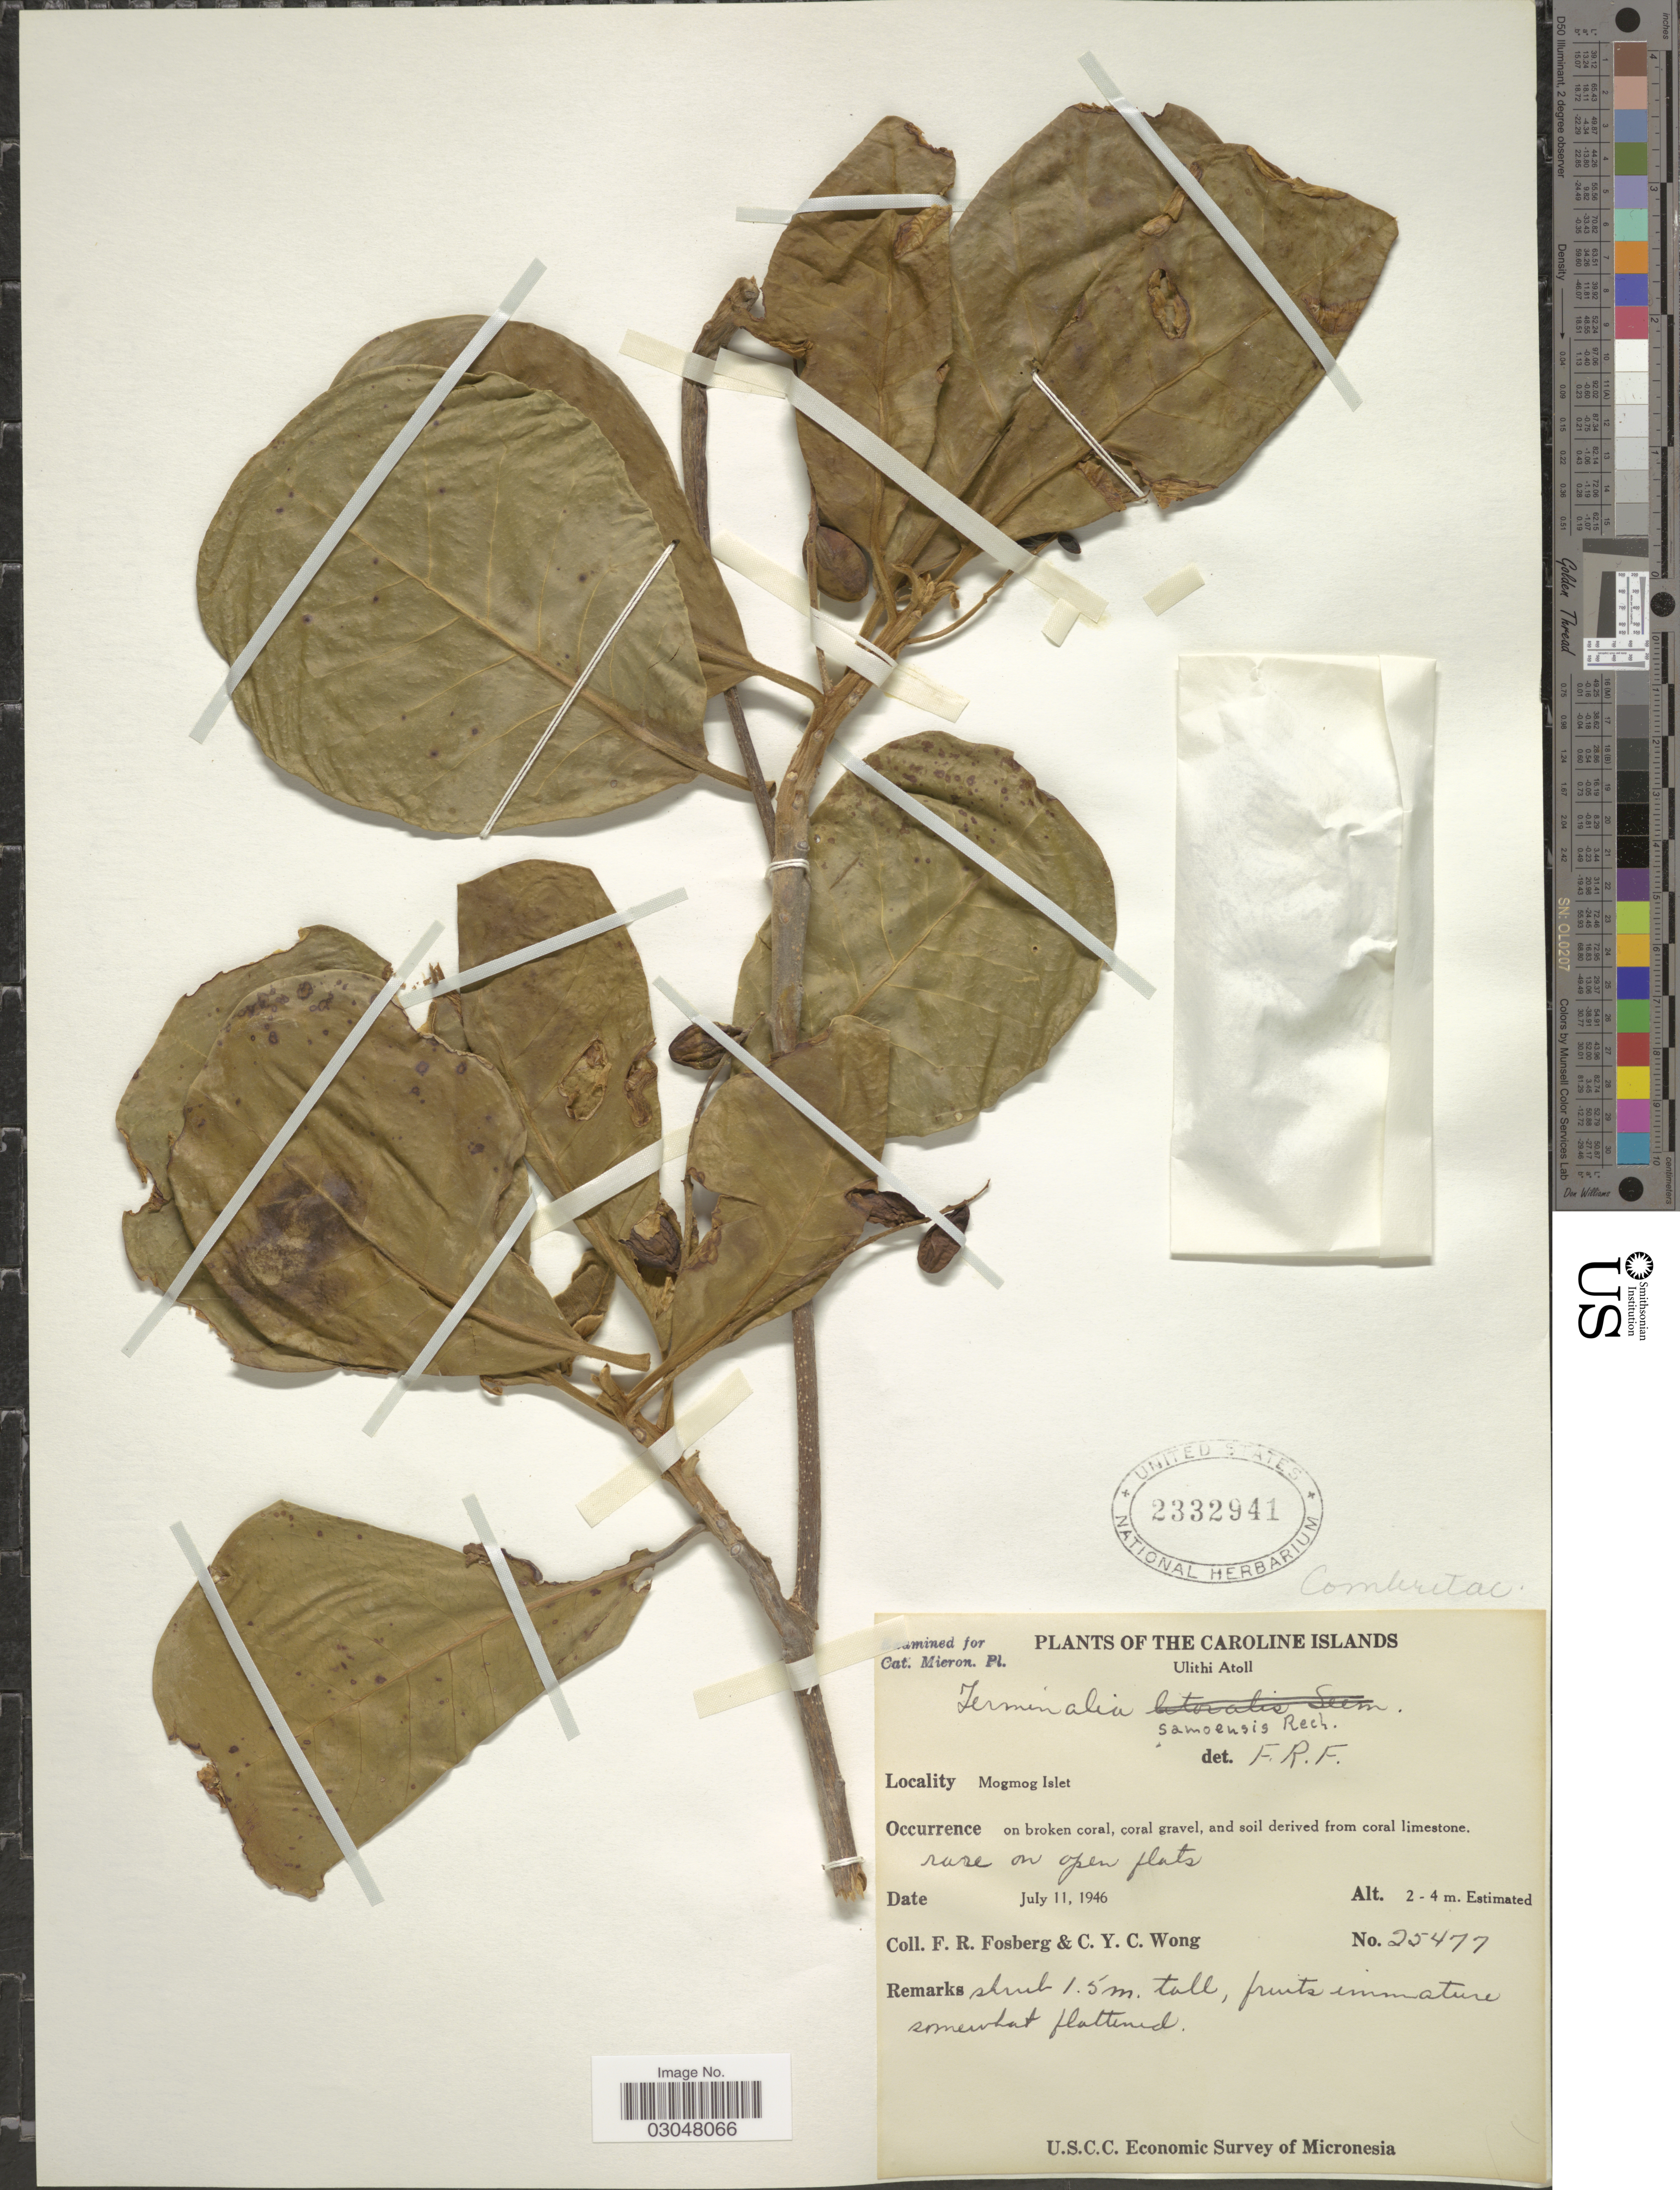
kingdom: Plantae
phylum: Tracheophyta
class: Magnoliopsida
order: Myrtales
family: Combretaceae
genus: Terminalia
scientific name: Terminalia samoensis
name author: Rech.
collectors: F. R. Fosberg & C. Y. C. Wong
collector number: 25477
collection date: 1946-07-11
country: Micronesia, Federated States of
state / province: Yap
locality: The Caroline Islands. Ulithi Atoll. Mogmog Islet. Micronesia.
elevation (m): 2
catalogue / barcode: US 2332941